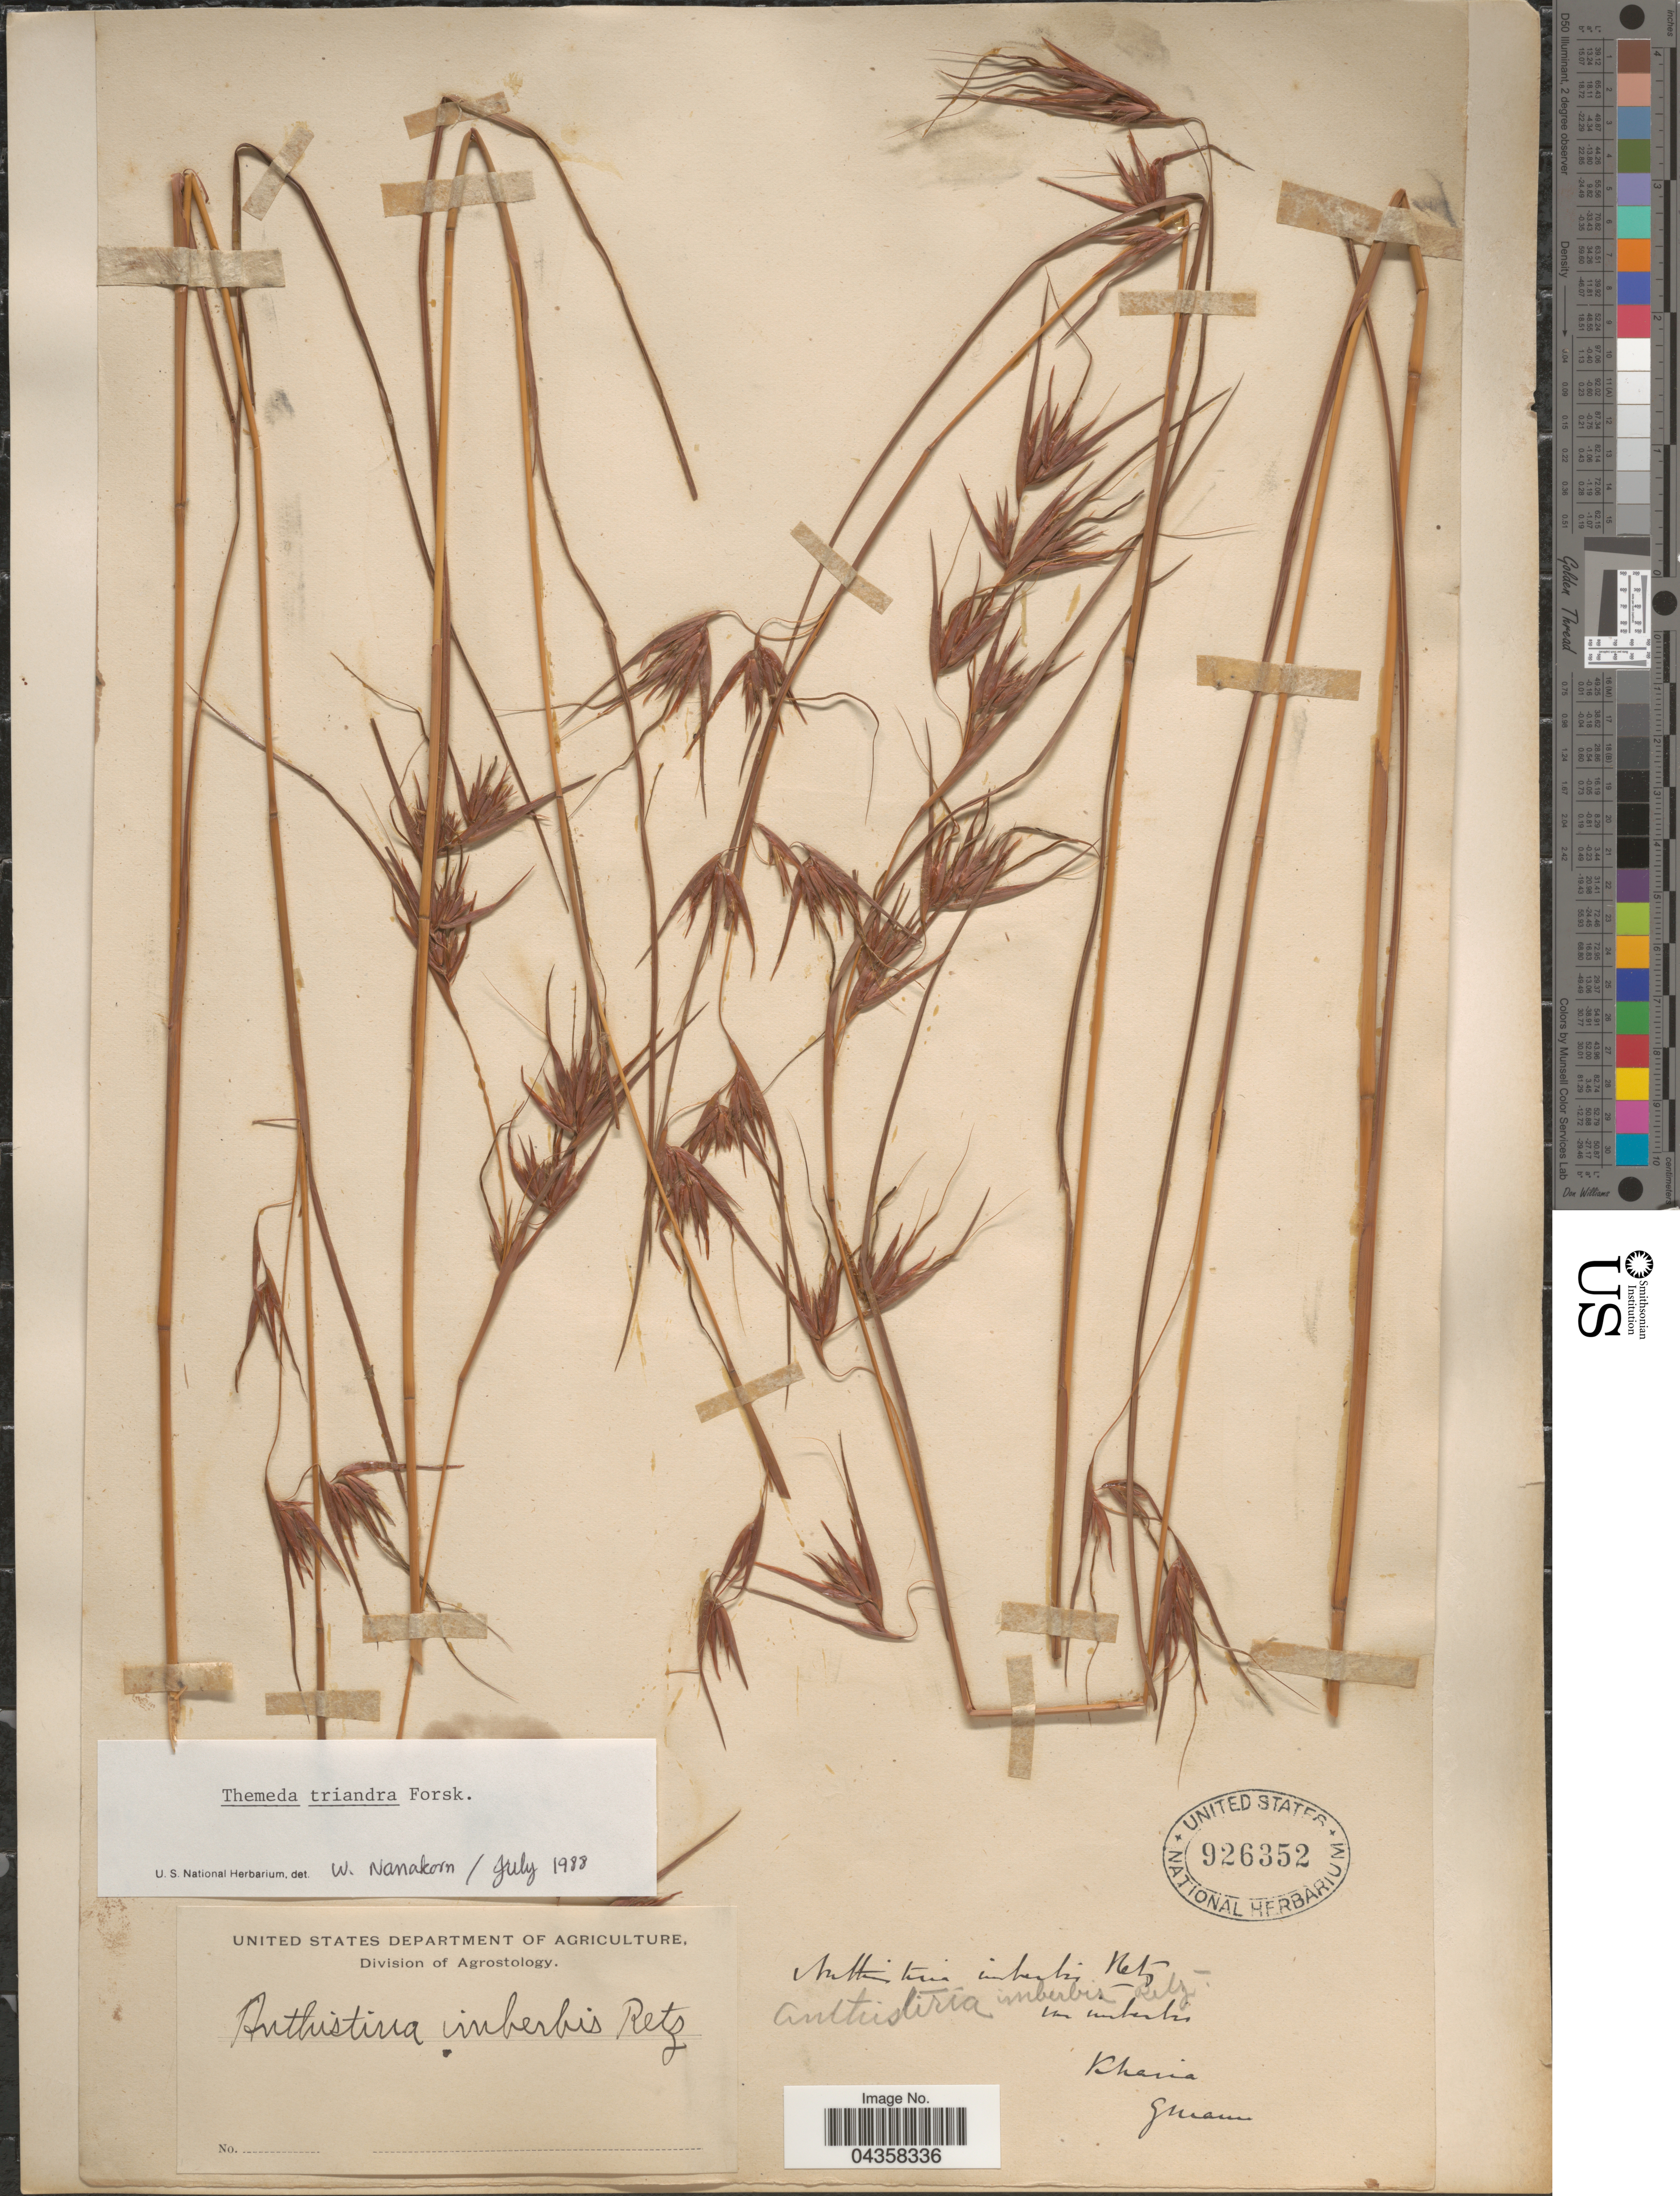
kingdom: Plantae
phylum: Tracheophyta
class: Liliopsida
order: Poales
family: Poaceae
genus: Themeda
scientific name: Themeda triandra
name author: Forssk.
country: India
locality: Khasia. [illegible text].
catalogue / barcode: US 926352